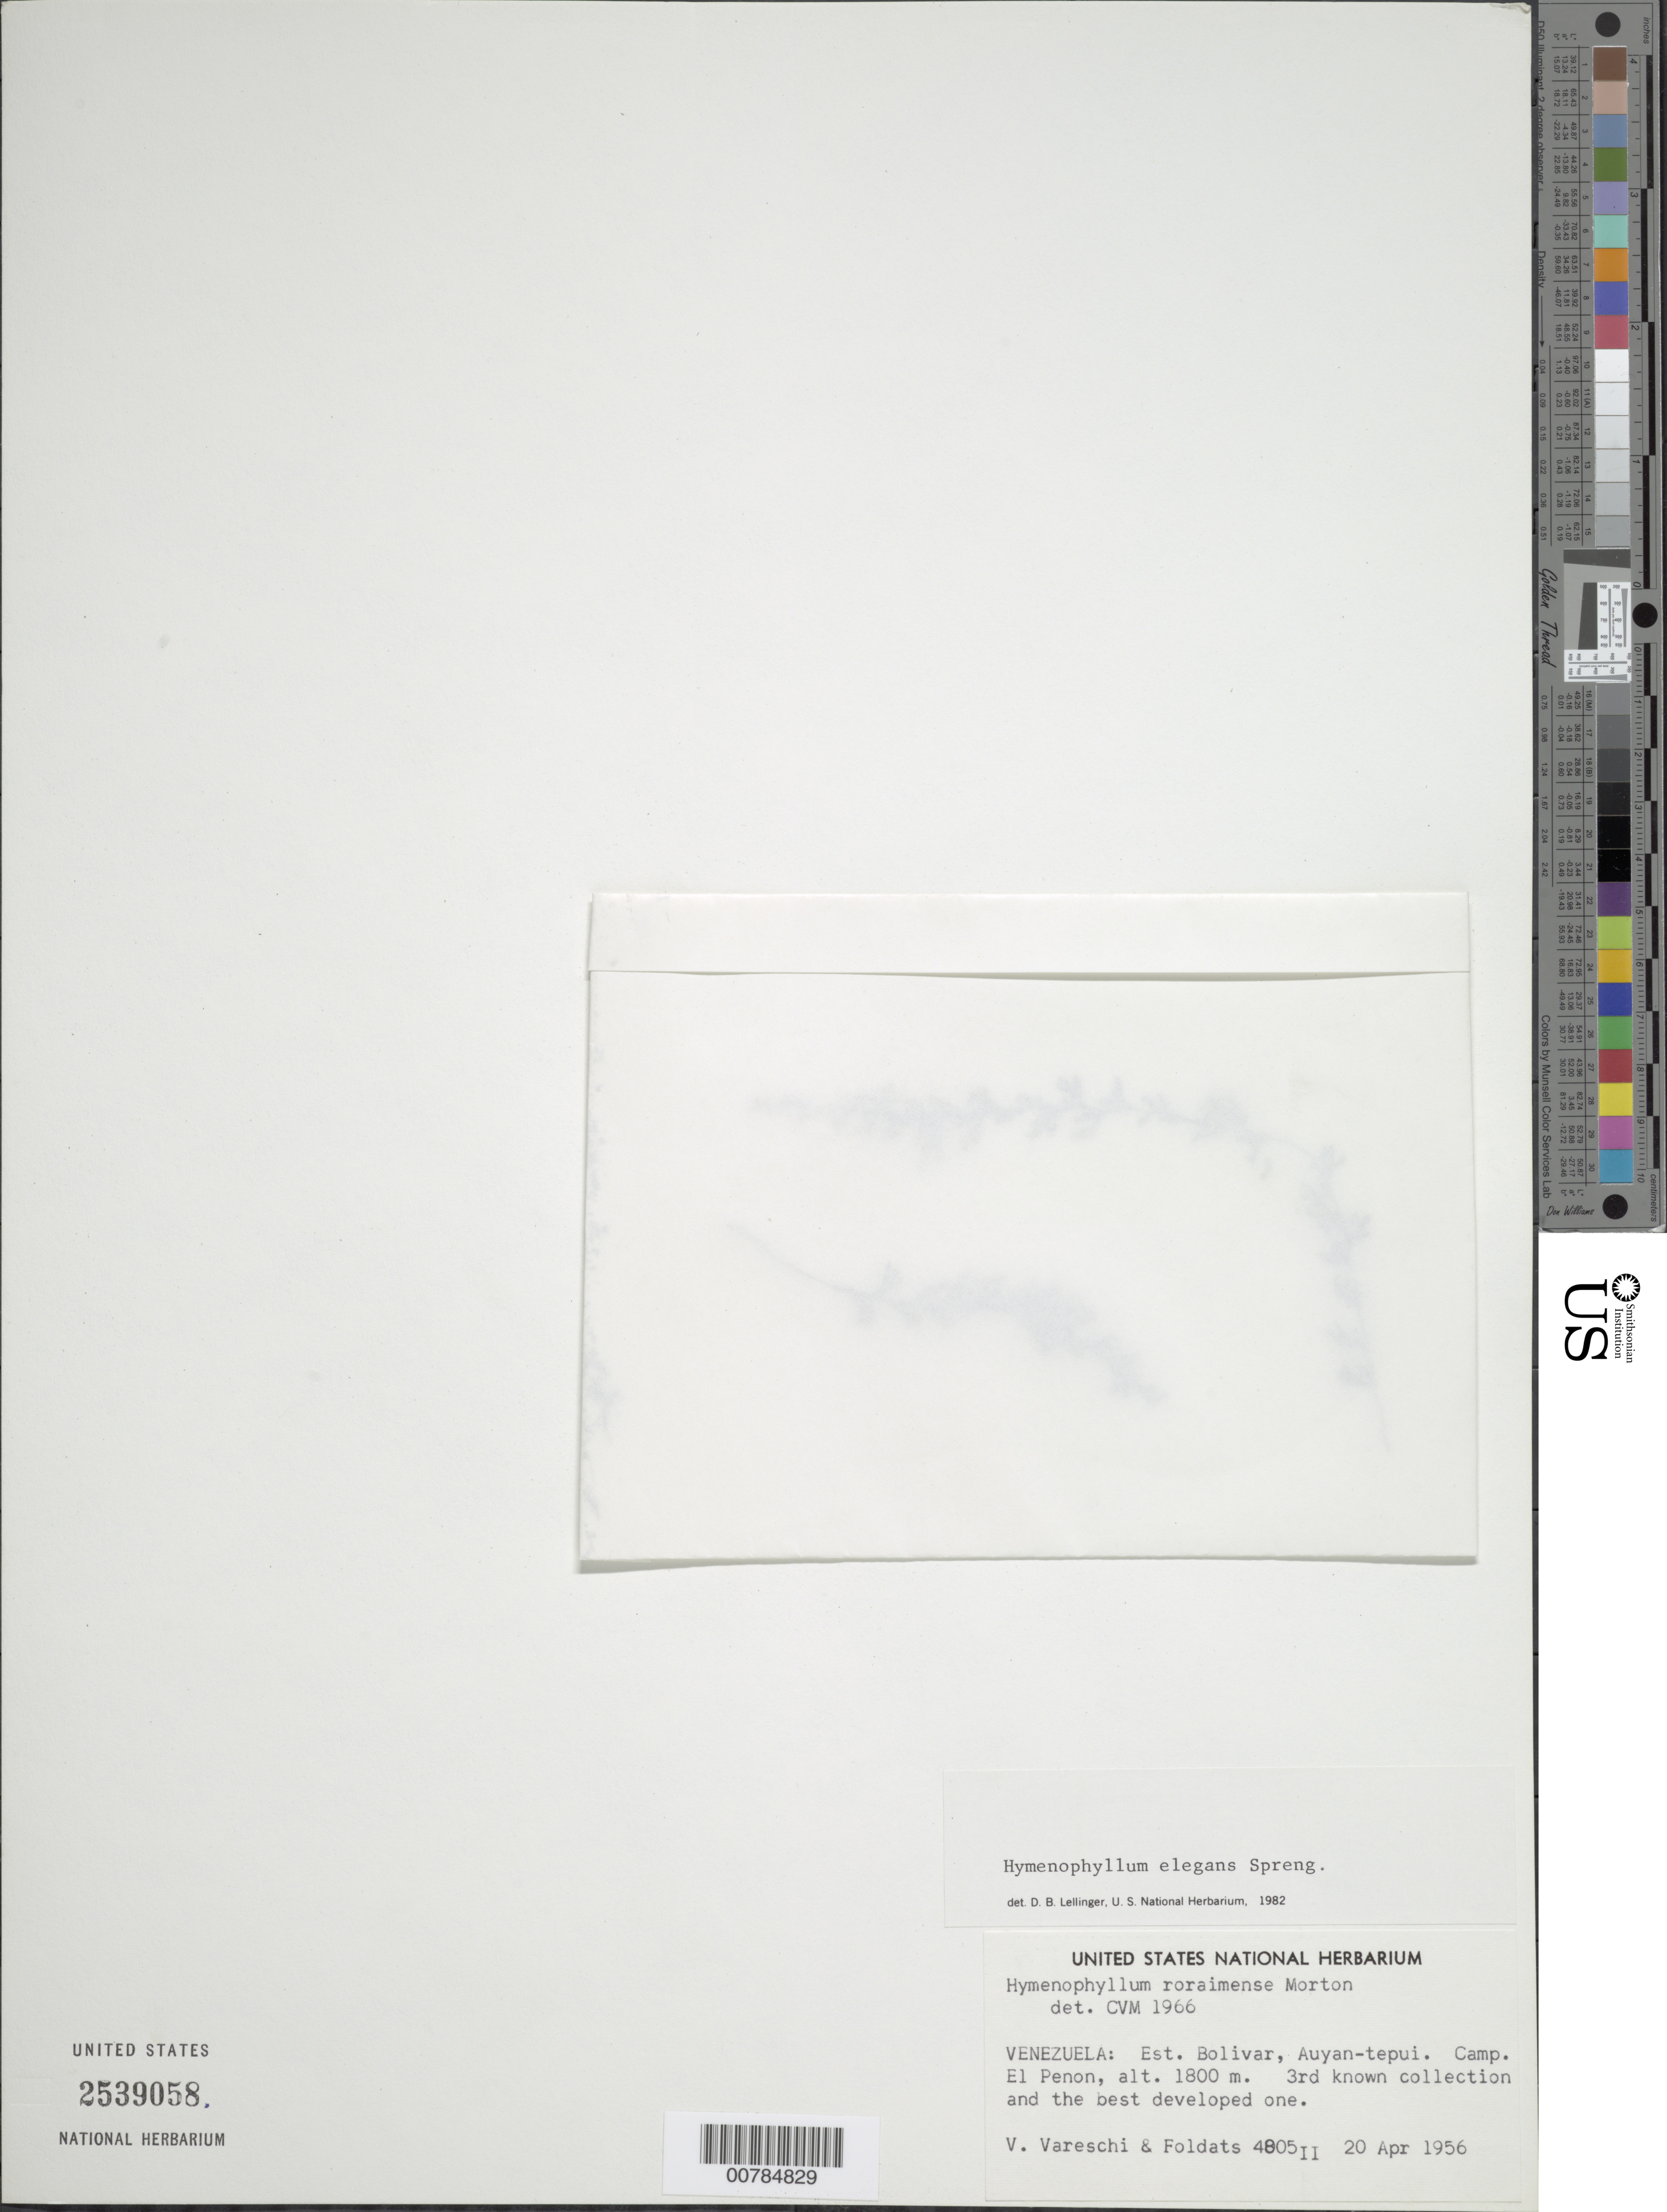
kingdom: Plantae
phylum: Tracheophyta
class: Polypodiopsida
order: Hymenophyllales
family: Hymenophyllaceae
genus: Hymenophyllum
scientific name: Hymenophyllum elegans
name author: Spreng.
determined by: Lellinger, David B., (BOT), Smithsonian Institution - National Museum of Natural History (UNITED STATES)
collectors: V. Vareschi & E. Foldats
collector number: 4805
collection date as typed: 20-Apr-56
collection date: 1956-04-20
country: Venezuela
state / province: Bolívar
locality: Auyan-tepuí, El Peñon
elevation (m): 1800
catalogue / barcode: US 2539058